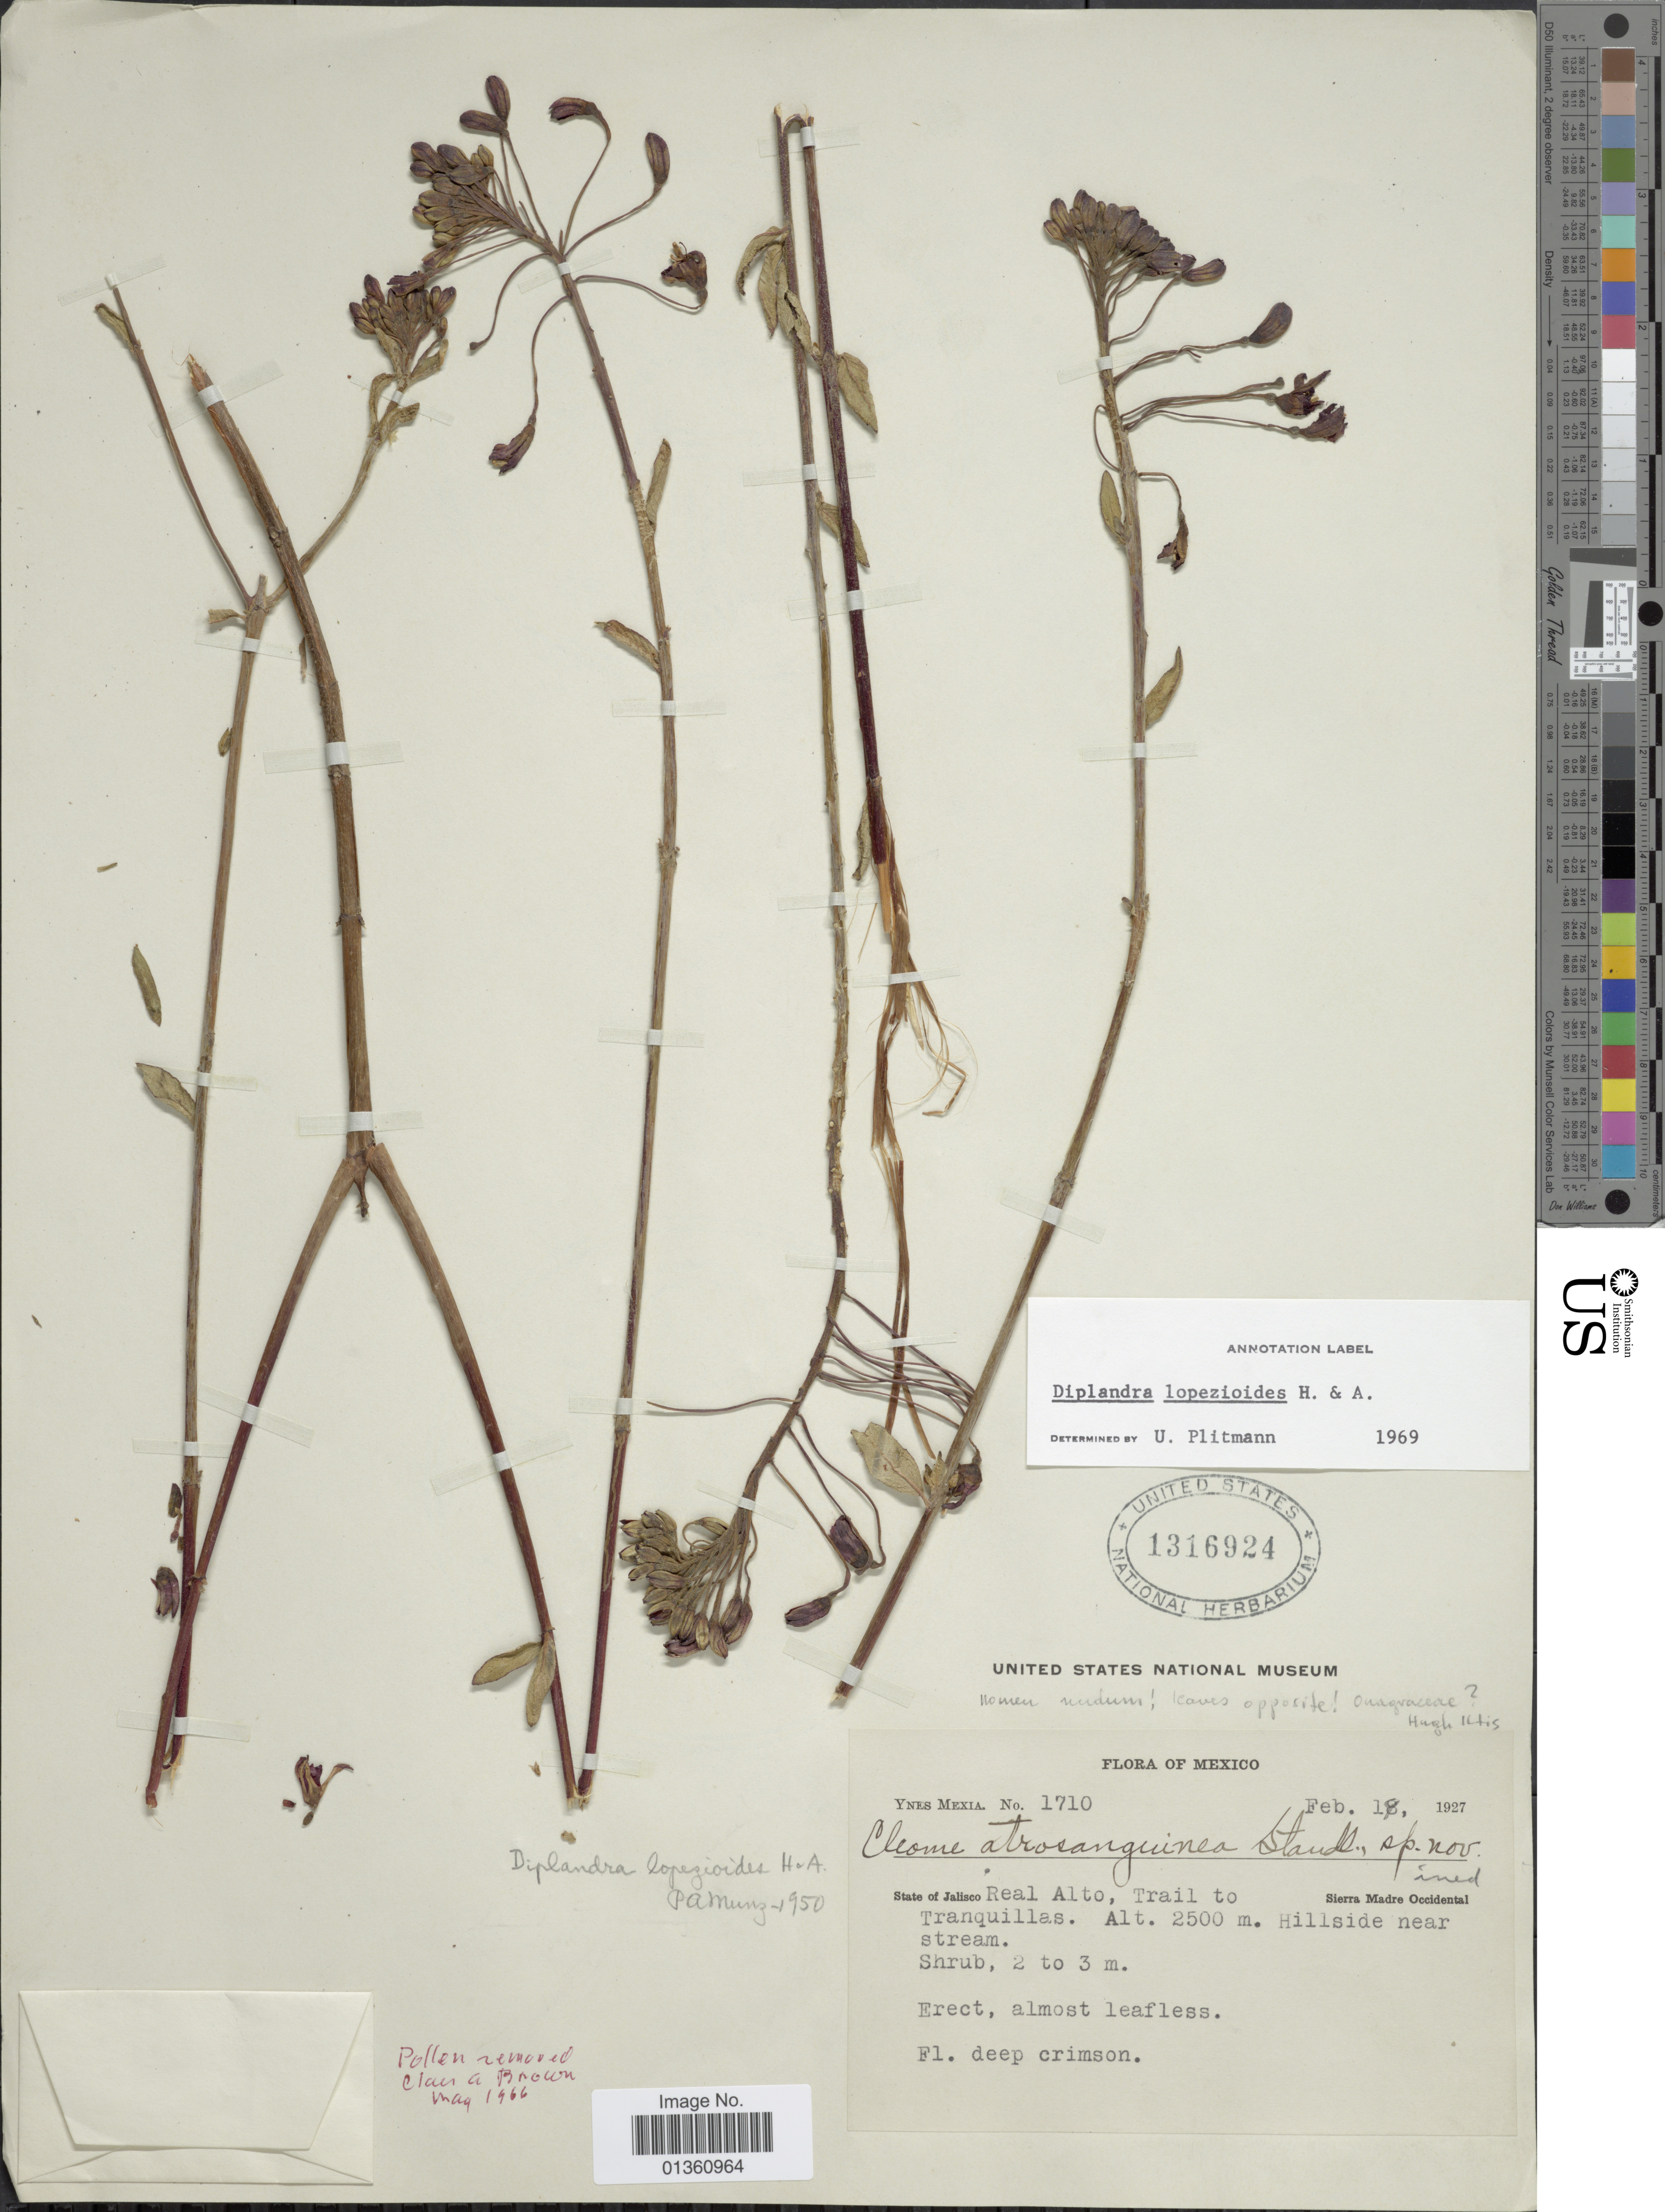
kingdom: Plantae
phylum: Tracheophyta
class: Magnoliopsida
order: Myrtales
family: Onagraceae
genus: Lopezia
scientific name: Lopezia lopezioides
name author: (Hook.) Plitmann et al.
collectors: Y. Mexia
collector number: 1710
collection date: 1927-02-18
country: Mexico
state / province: Jalisco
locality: Real Alto, Trail to Tranquillas. Sierra Madre Occidental.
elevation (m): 2500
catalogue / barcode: US 1316924